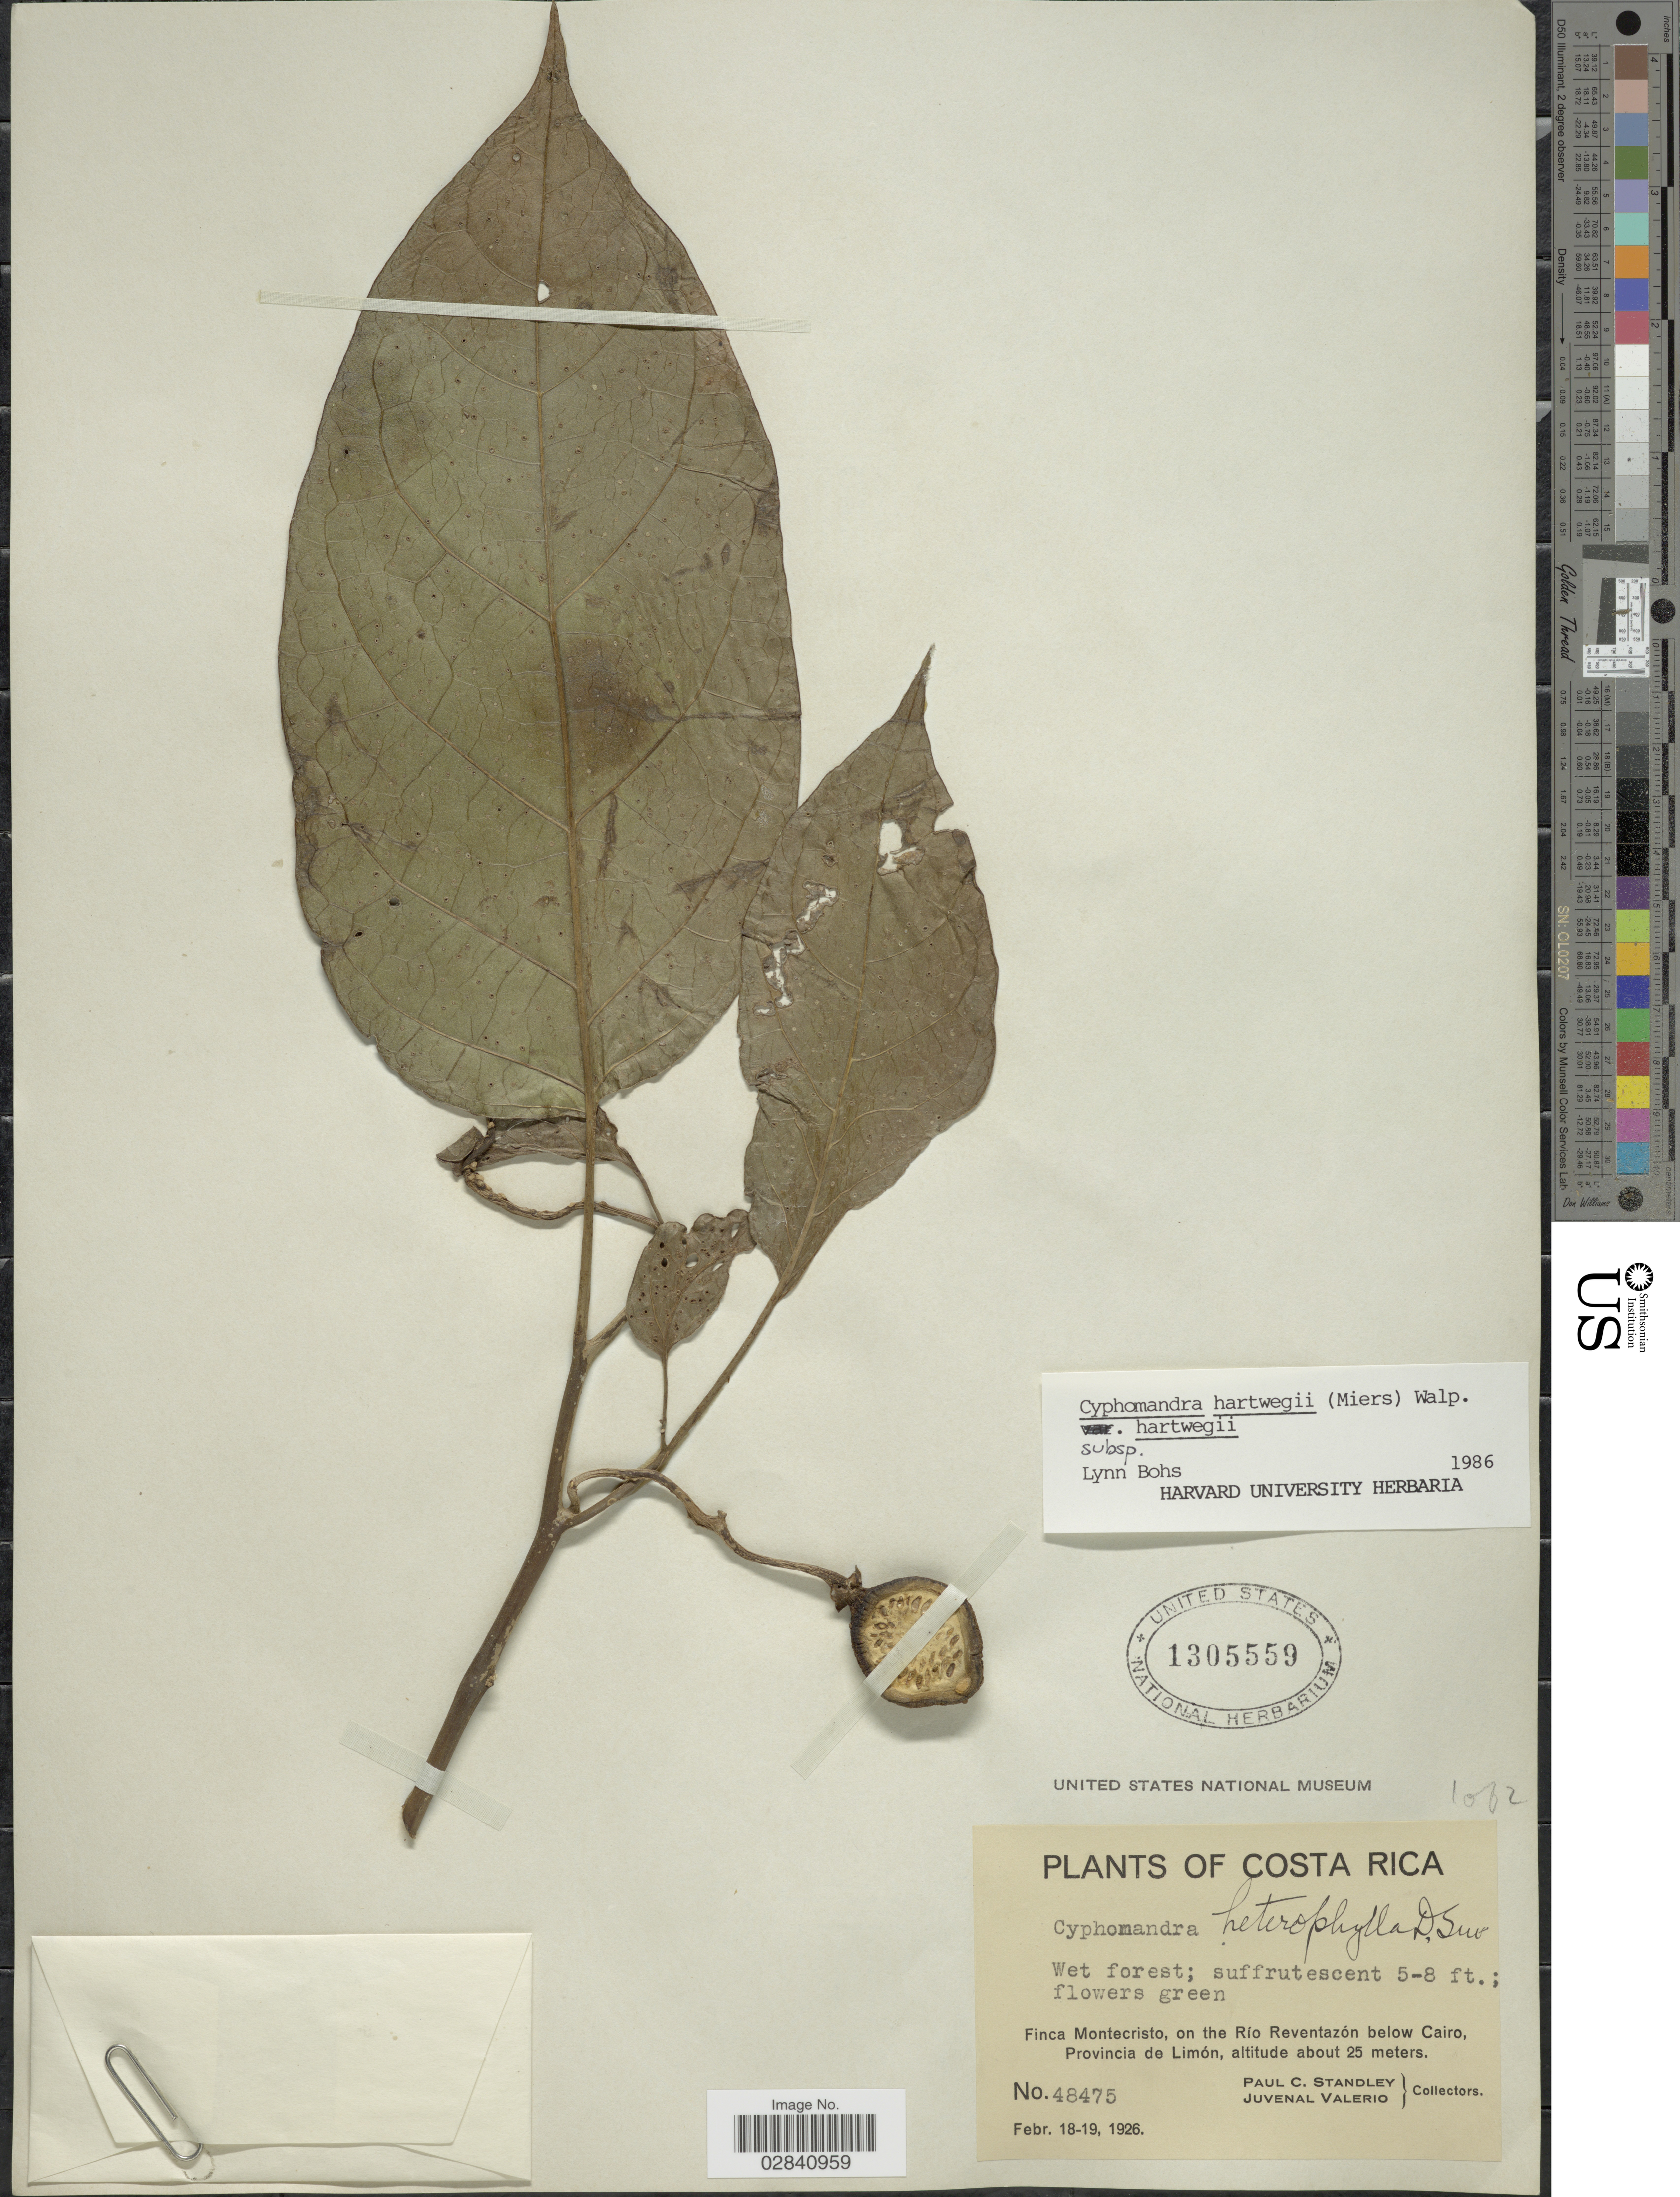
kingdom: Plantae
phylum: Tracheophyta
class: Magnoliopsida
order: Solanales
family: Solanaceae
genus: Cyphomandra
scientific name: Cyphomandra hartwegii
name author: (Miers) Sendtn. ex Walp.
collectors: P. C. Standley & J. Valerio R.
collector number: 48475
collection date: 1926-02-18/1926-02-19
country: Costa Rica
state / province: Limón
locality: Finca Montecristo, on the Río Reventazón below Cairo.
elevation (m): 25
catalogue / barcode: US 1305559